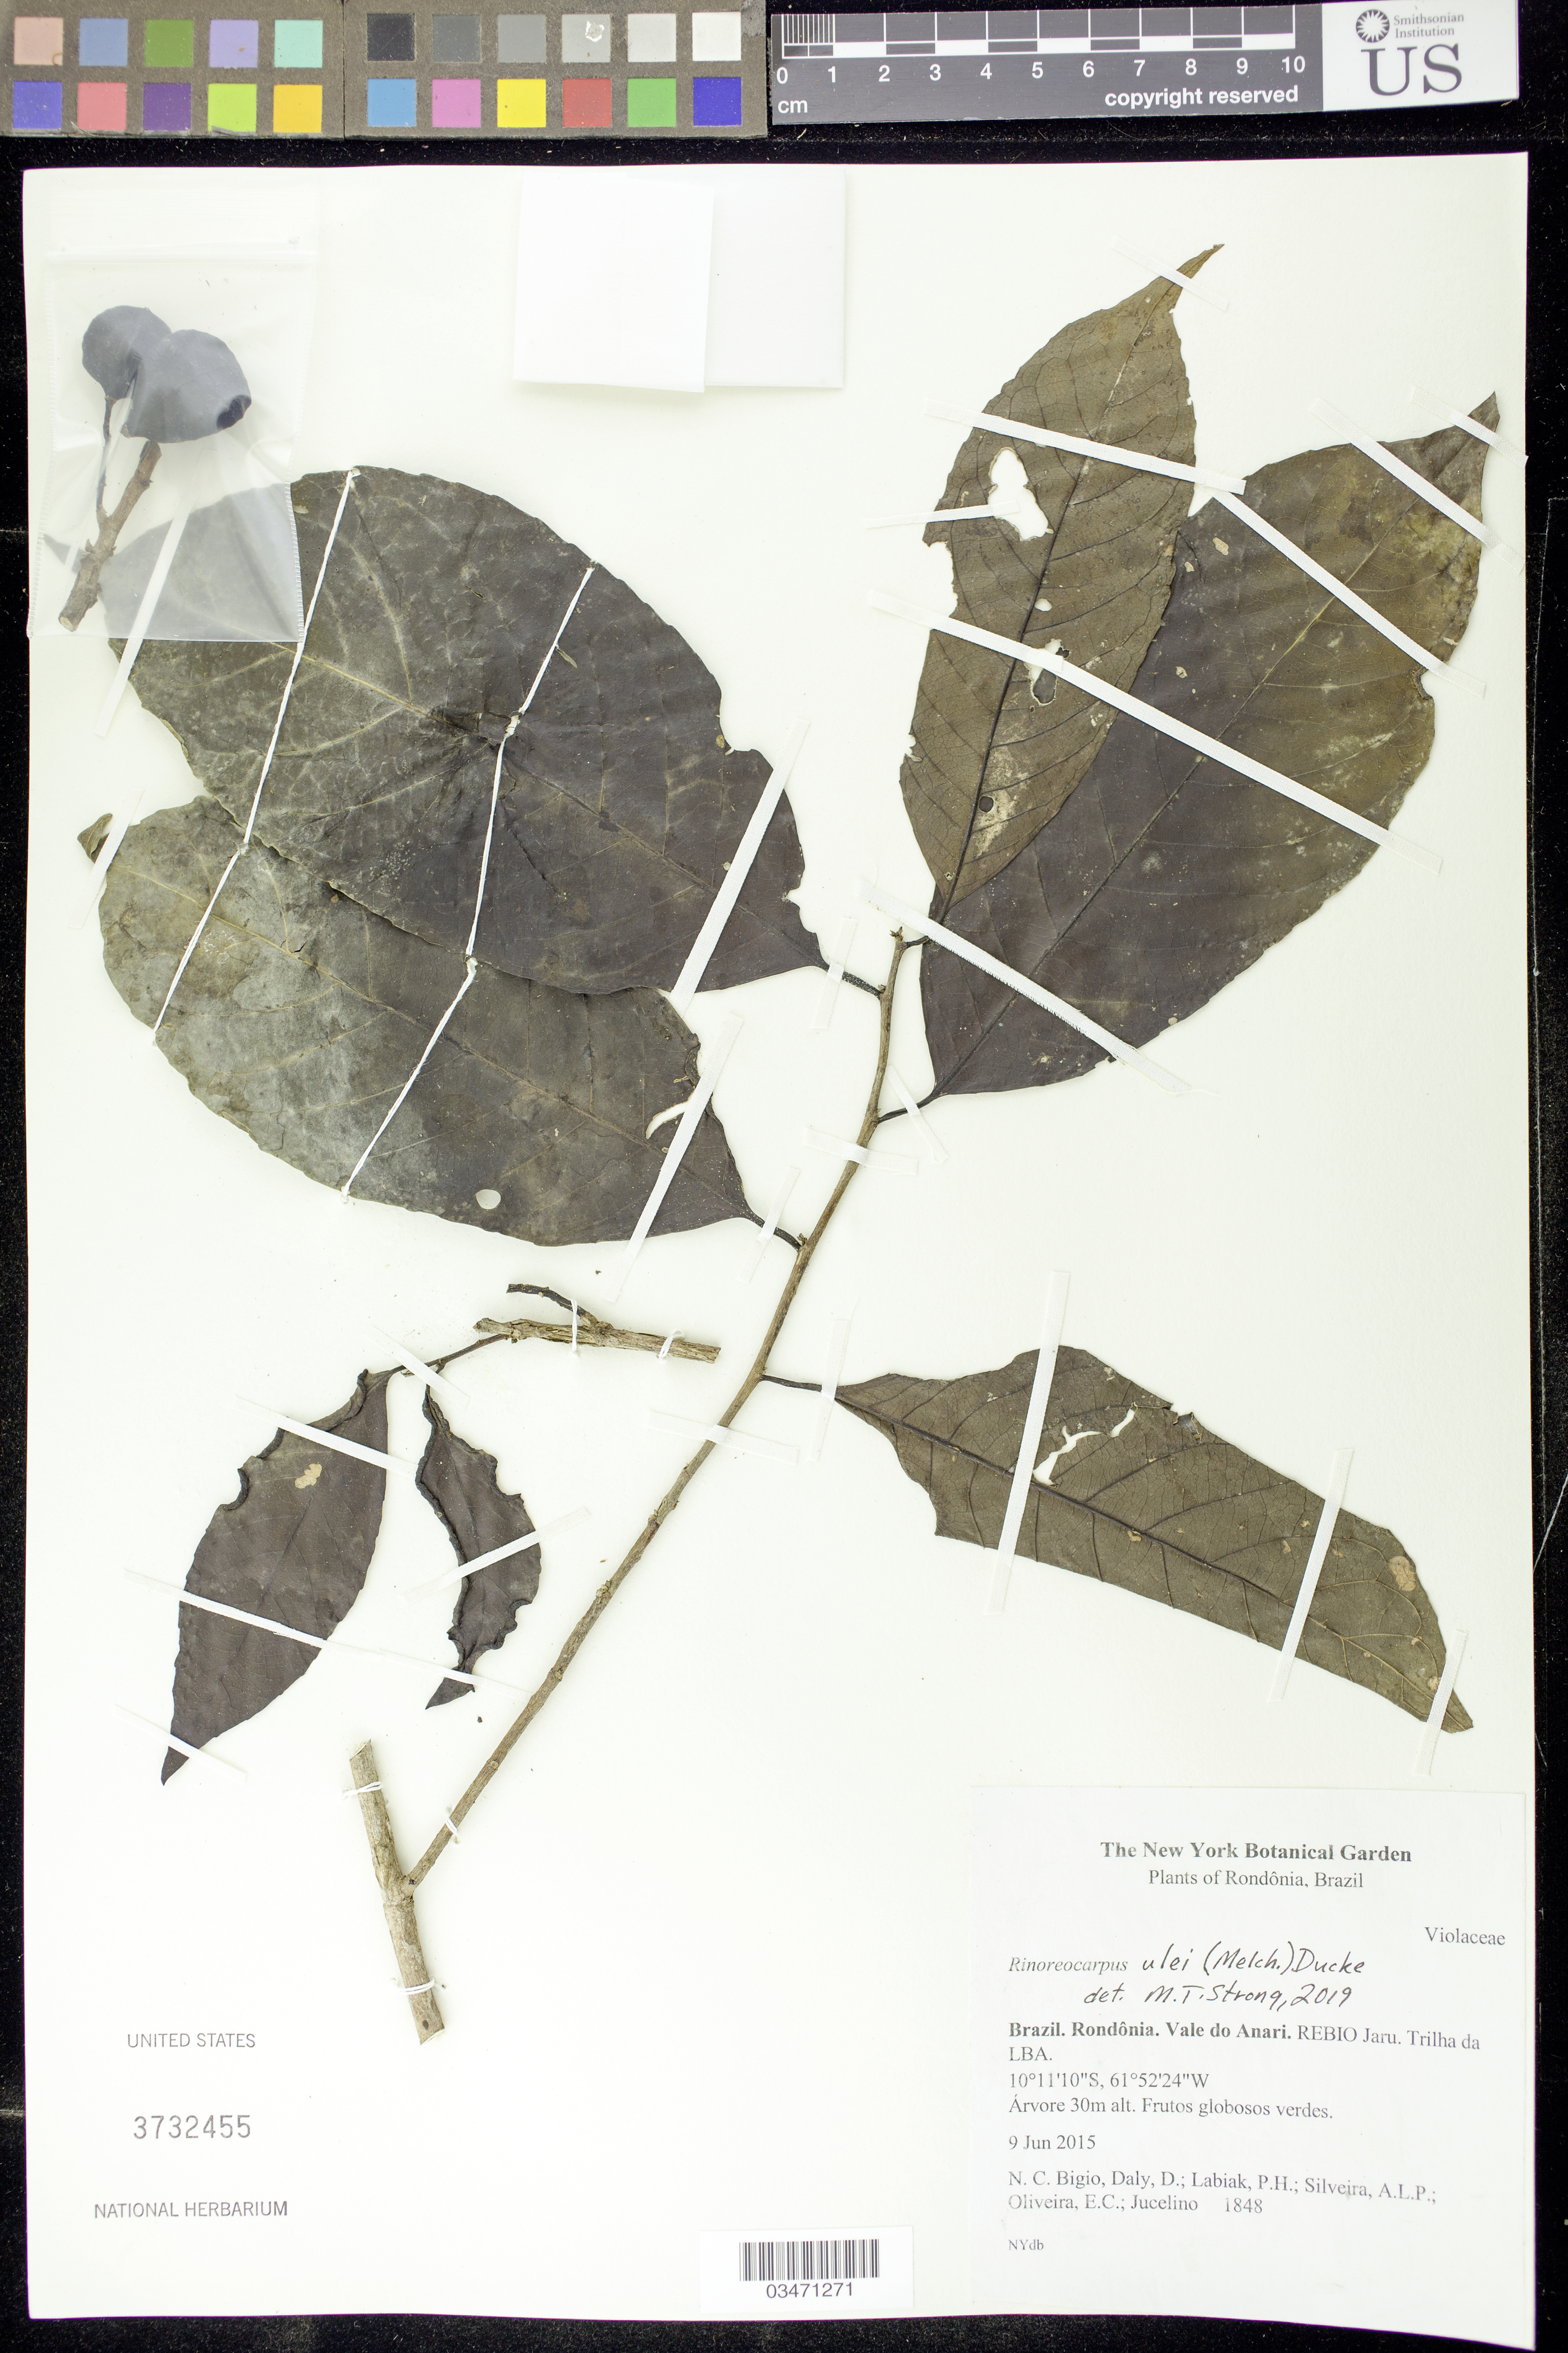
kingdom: Plantae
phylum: Tracheophyta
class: Magnoliopsida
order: Malpighiales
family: Violaceae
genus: Rinoreocarpus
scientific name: Rinoreocarpus ulei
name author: (Melch.) Ducke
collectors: N. C. Bigio, D. Daly, P. H. Labiak, -. Silveira, E. Oliveira & -. Jucelino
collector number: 1848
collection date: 2015-06-09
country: Brazil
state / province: Rondônia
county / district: Vale do Anari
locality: REBIO Jaru. Trilha da LBA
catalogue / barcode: US 3732455